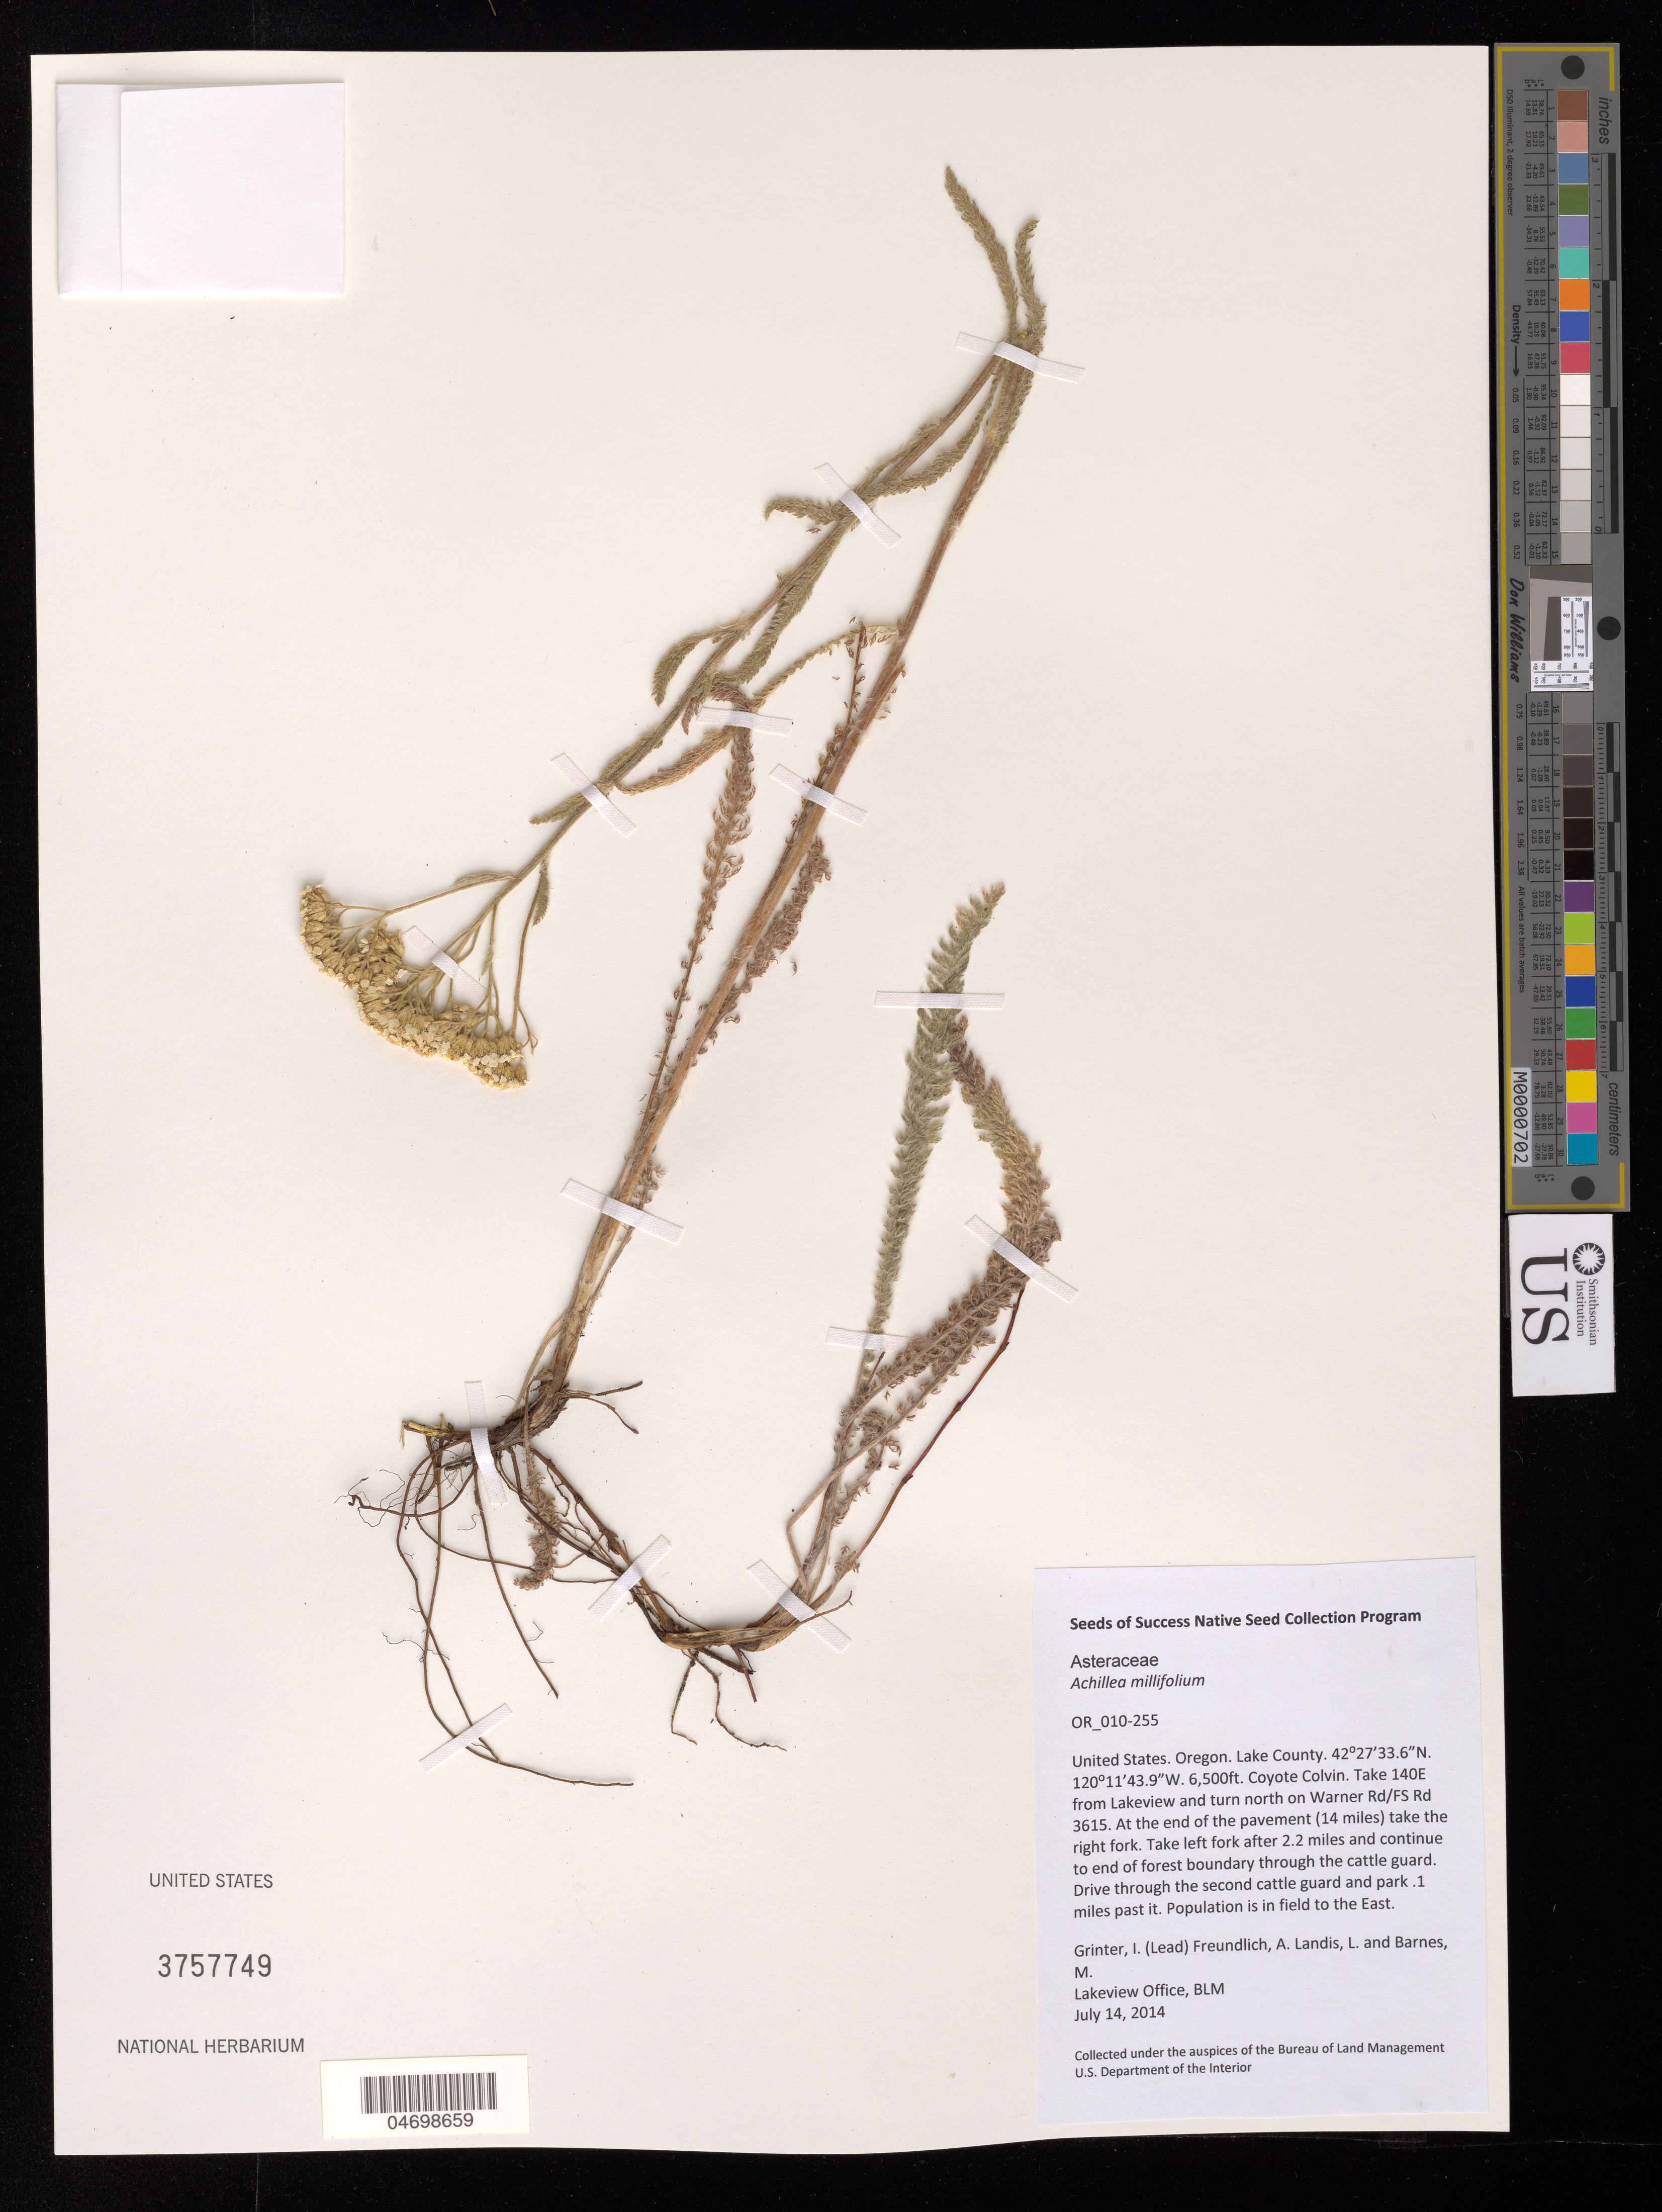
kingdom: Plantae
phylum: Tracheophyta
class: Magnoliopsida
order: Asterales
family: Asteraceae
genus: Achillea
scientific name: Achillea millefolium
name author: L.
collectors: I. Grinter, A. Freundlich, L. Landis & M. Barnes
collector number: OR010-255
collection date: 2014-07-14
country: United States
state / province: Oregon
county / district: Lake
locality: Coyote Colvin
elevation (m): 1981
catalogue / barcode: US 3757749